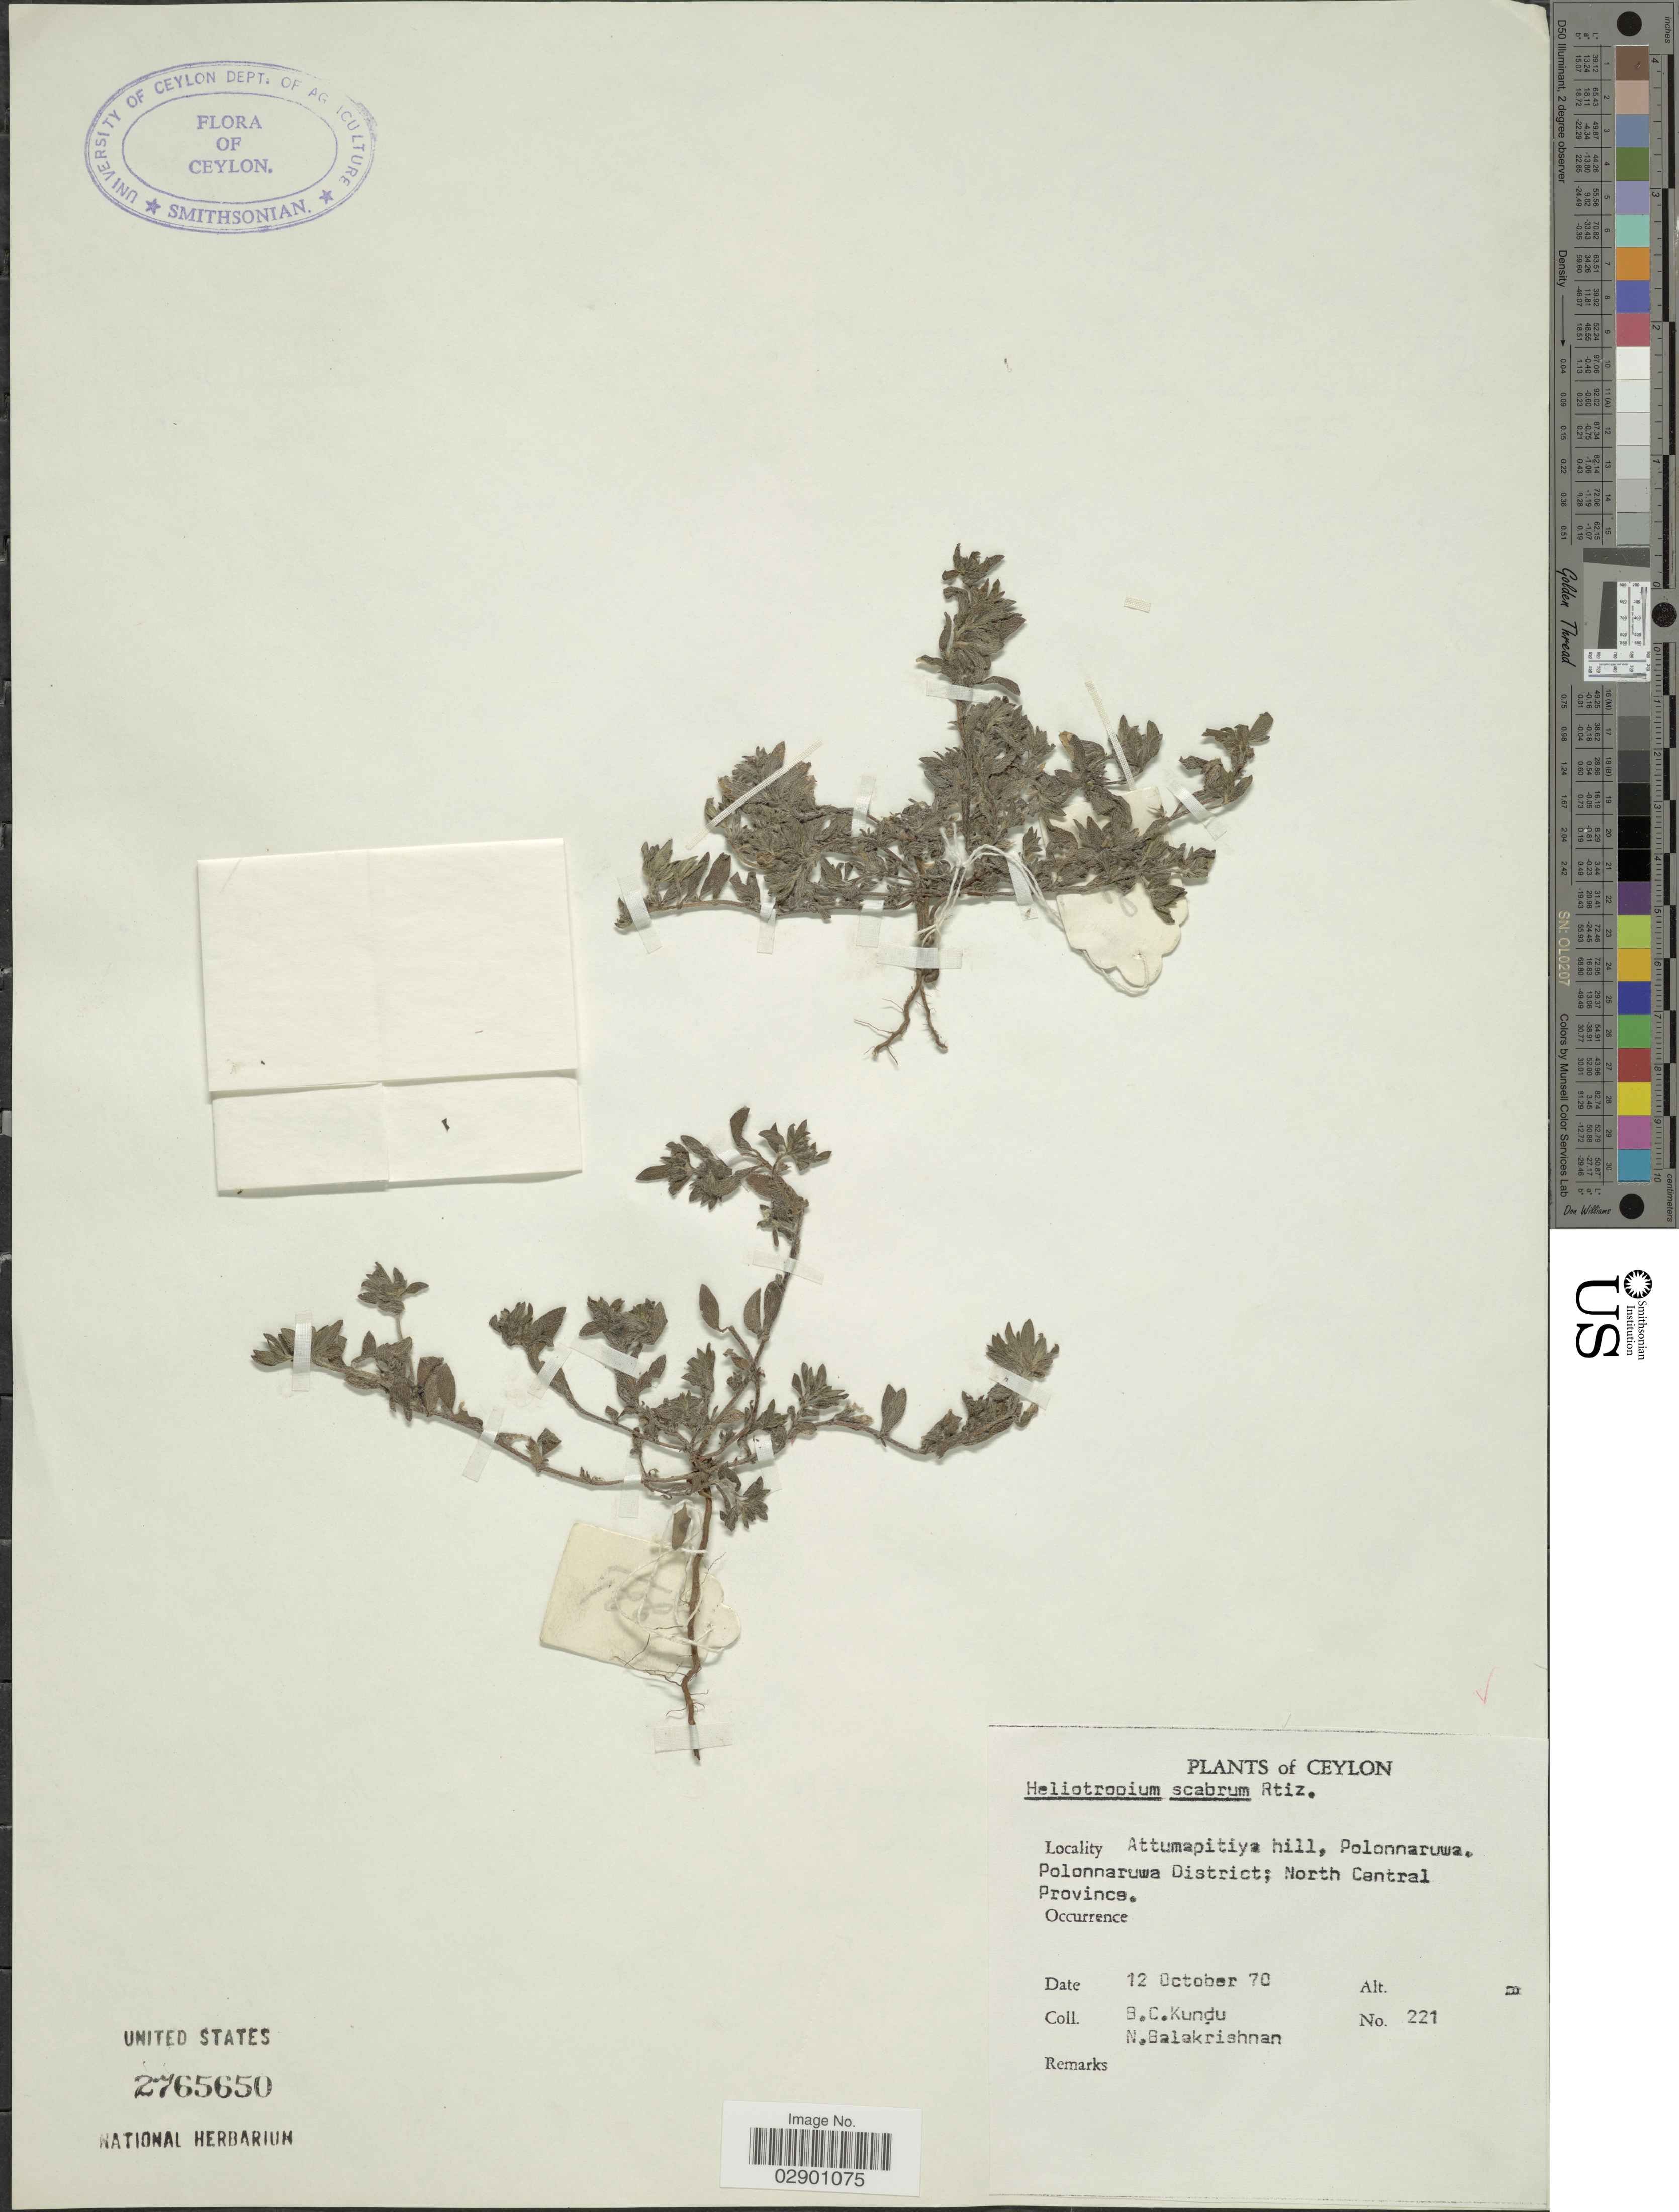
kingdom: Plantae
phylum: Tracheophyta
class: Magnoliopsida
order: Boraginales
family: Heliotropiaceae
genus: Heliotropium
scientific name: Heliotropium scabrum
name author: Retz.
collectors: B. C. Kundu & N. Balakrishnan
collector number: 221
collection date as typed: Transcribed d/m/y: 12/10/70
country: Sri Lanka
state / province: North Central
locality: Ceylon. Attumapitiya hill, Polonnaruwa. Polonnaruwa District; North Central Province.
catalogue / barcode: US 2765650